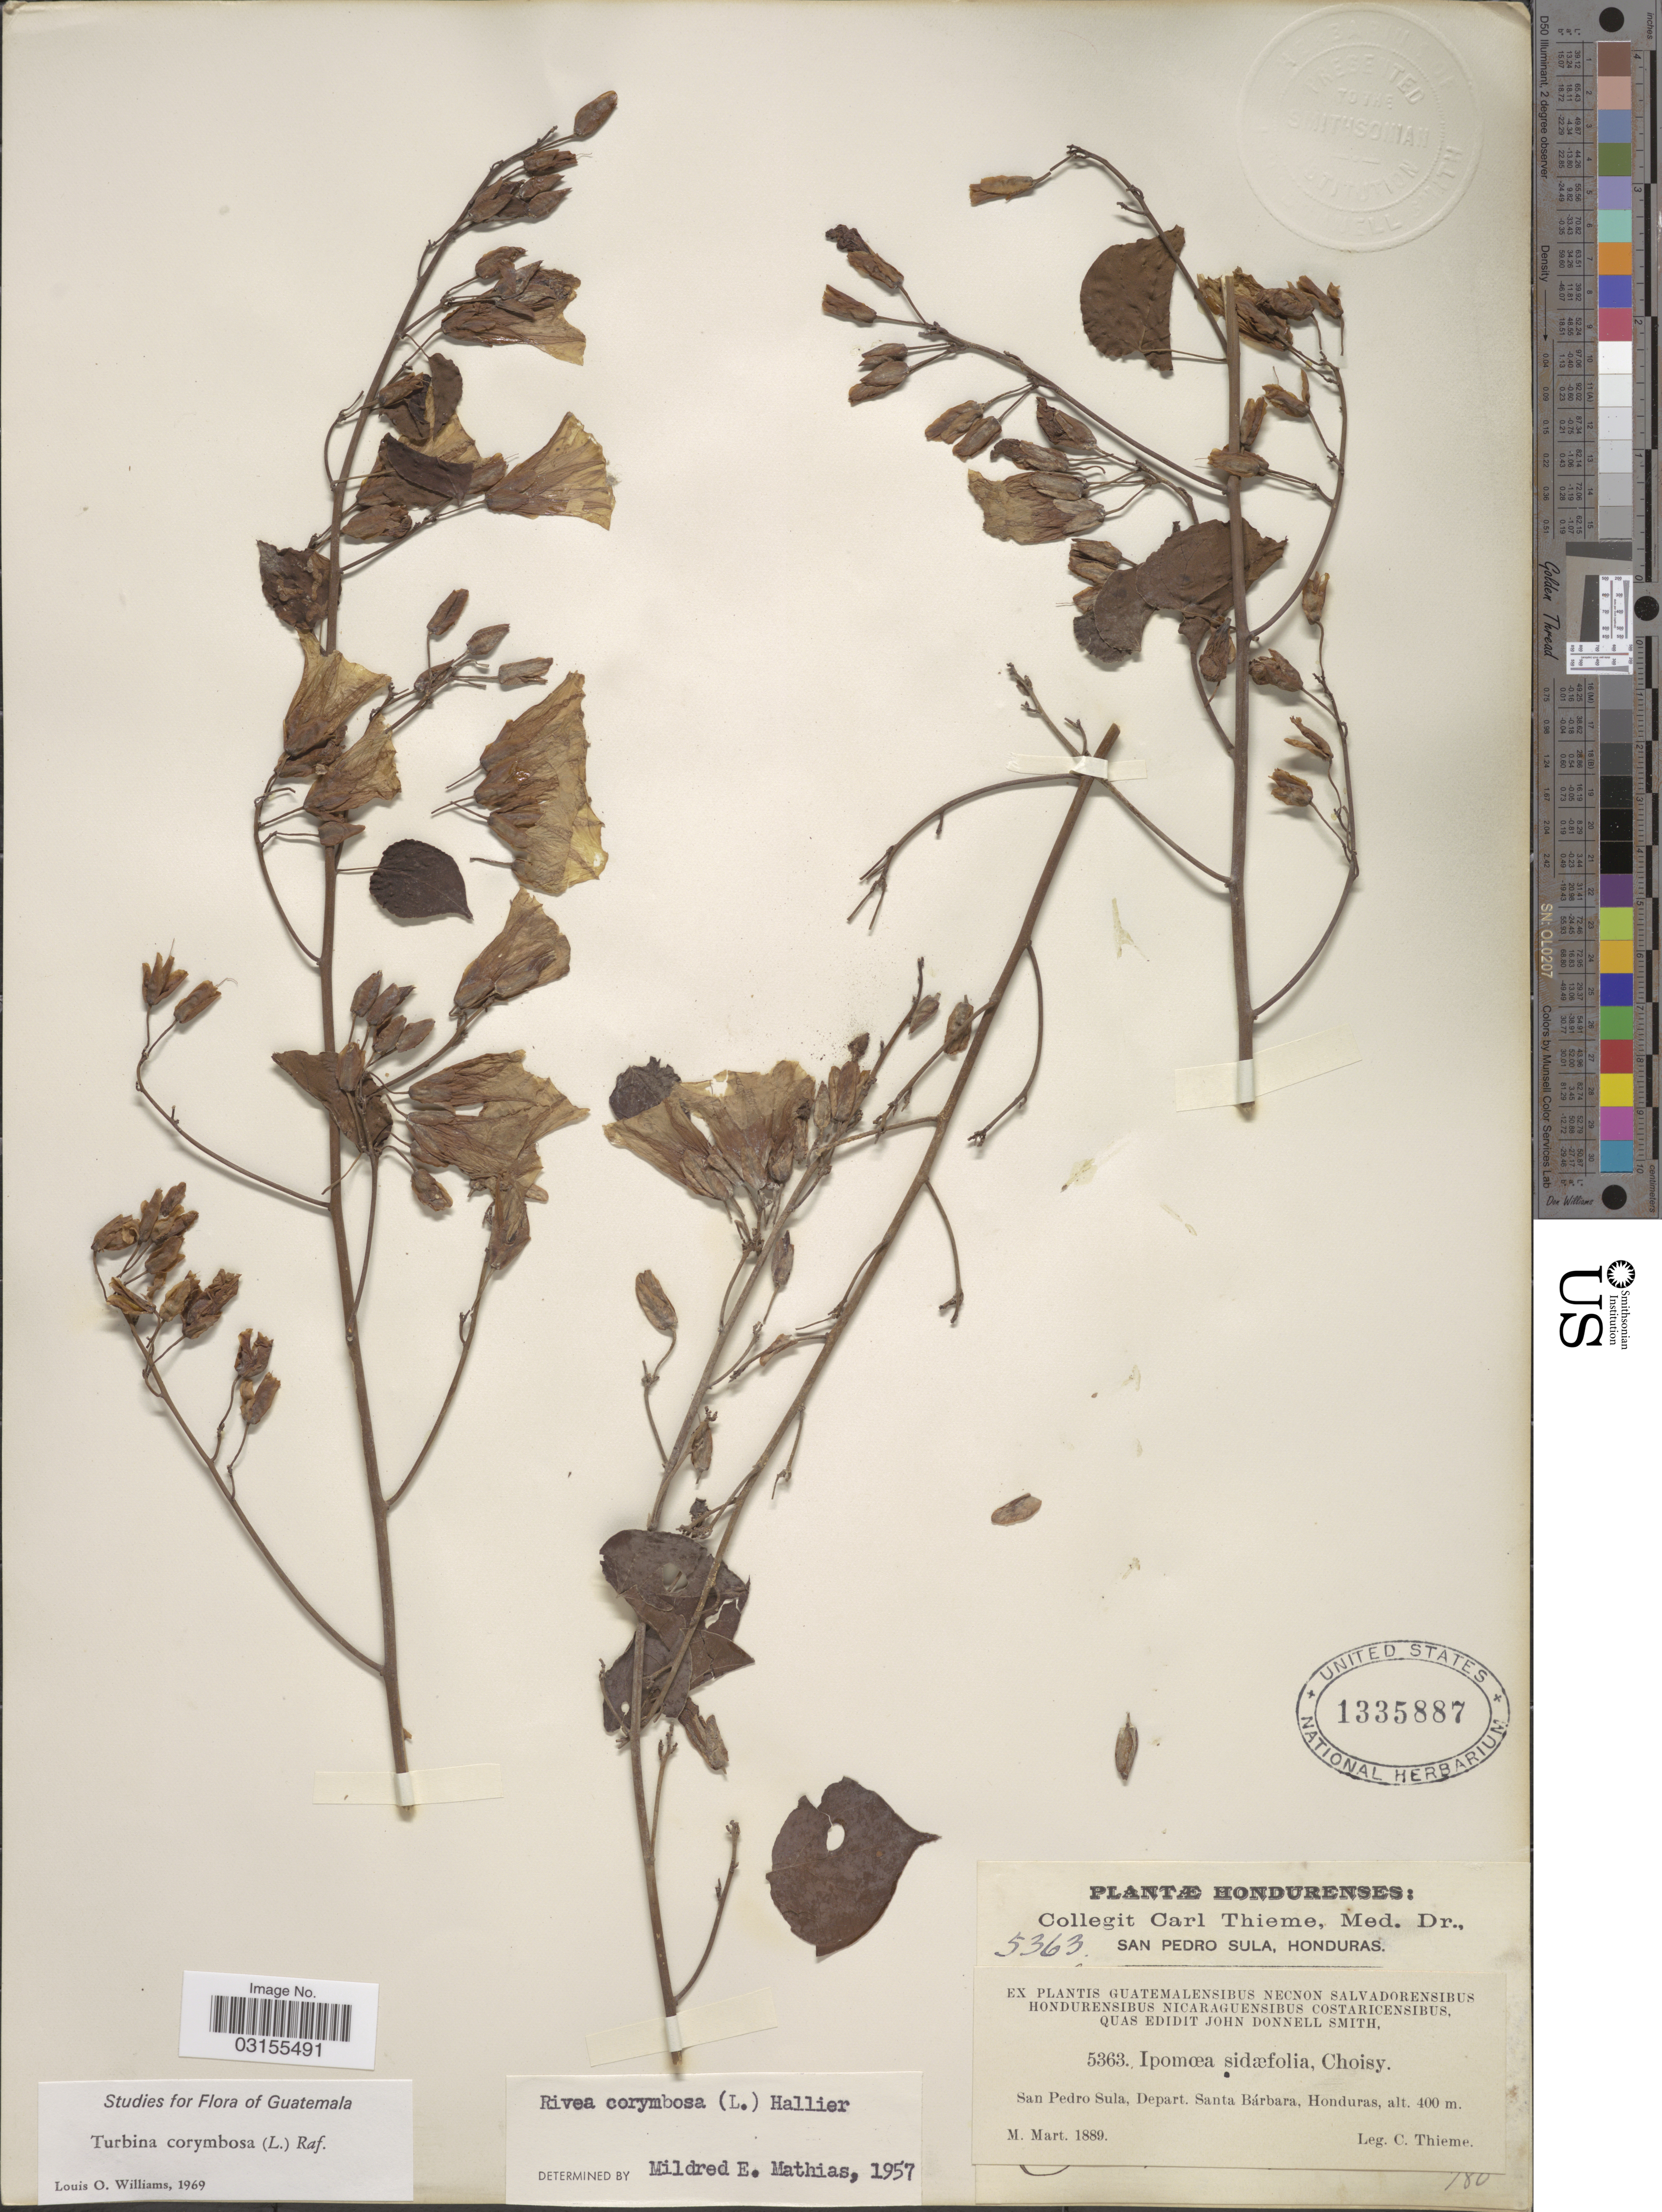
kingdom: Plantae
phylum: Tracheophyta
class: Magnoliopsida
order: Solanales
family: Convolvulaceae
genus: Turbina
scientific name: Turbina corymbosa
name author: (L.) Raf.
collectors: C. Thieme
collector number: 5363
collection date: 1889-03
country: Honduras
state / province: Santa Bárbara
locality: San Pedro Sula, Depart. Santa Bárbara.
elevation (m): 400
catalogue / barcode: US 1335887